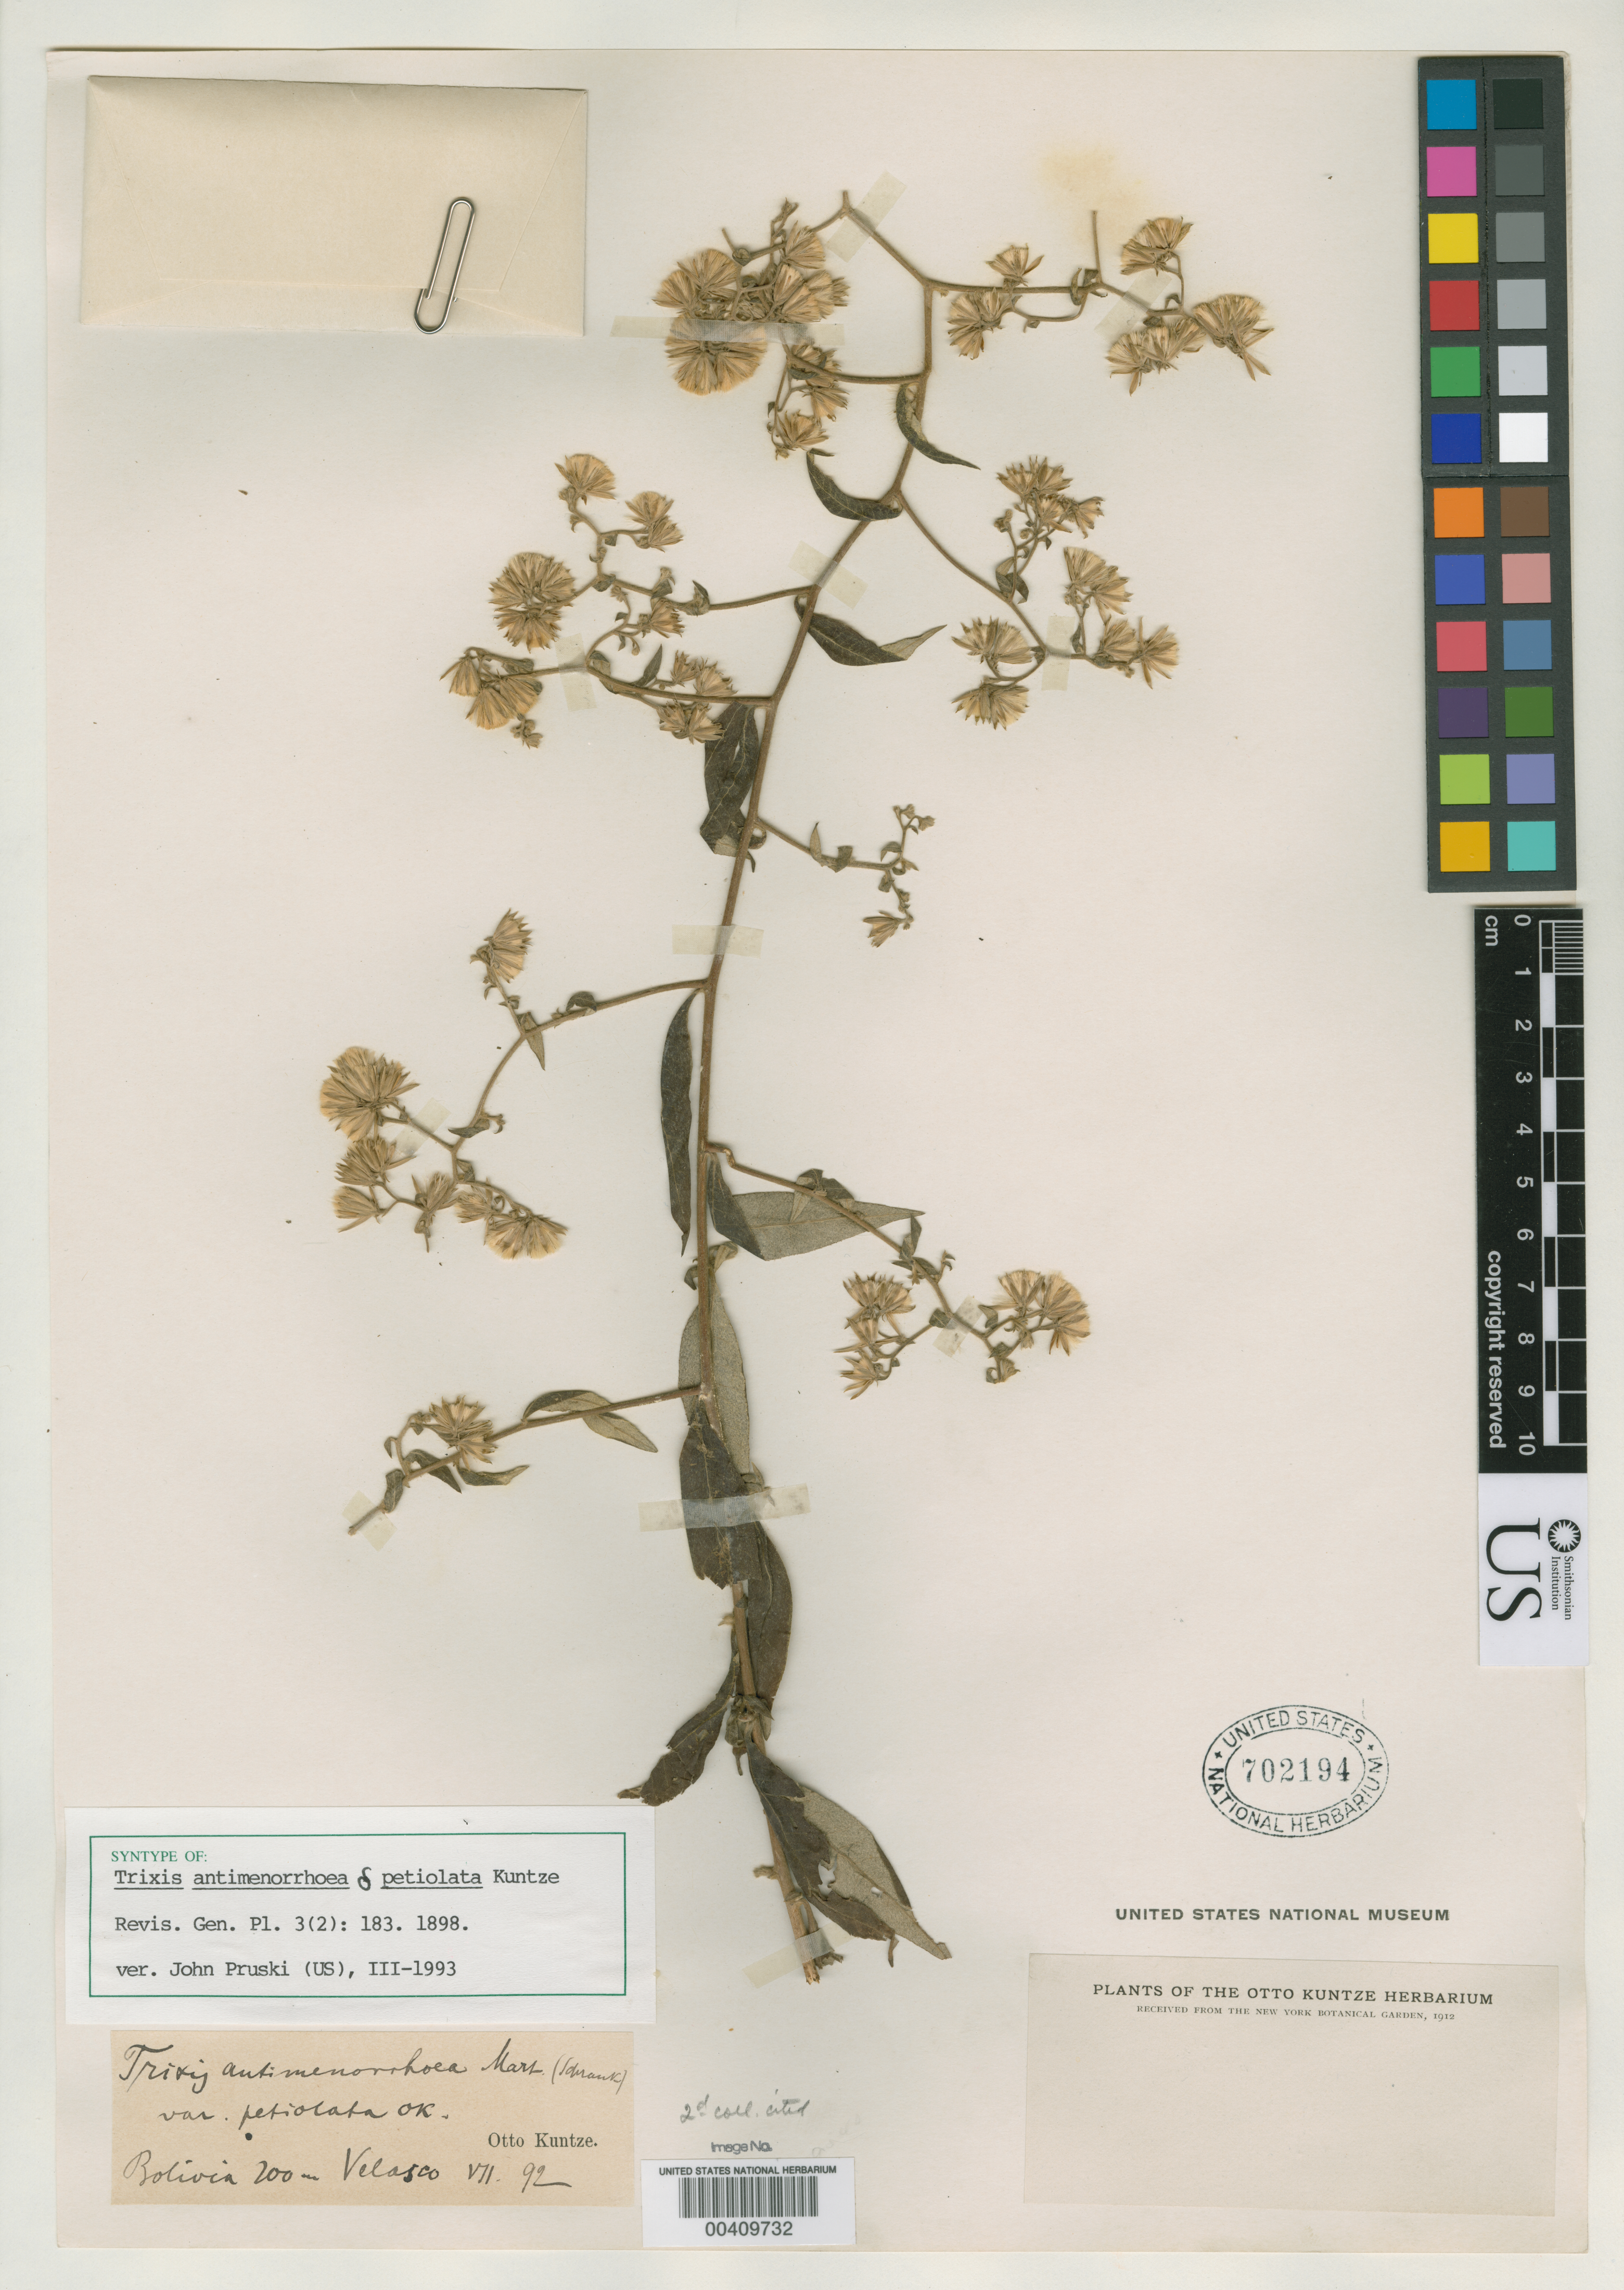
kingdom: Plantae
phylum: Tracheophyta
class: Magnoliopsida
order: Asterales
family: Asteraceae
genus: Trixis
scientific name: Trixis antimenorrhoea var. petiolata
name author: Kuntze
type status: Isosyntype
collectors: C.E.O. Kuntze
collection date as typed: Jul 1892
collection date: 1892-07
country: Bolivia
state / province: Santa Cruz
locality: Velasco.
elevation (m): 200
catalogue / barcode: US 702194